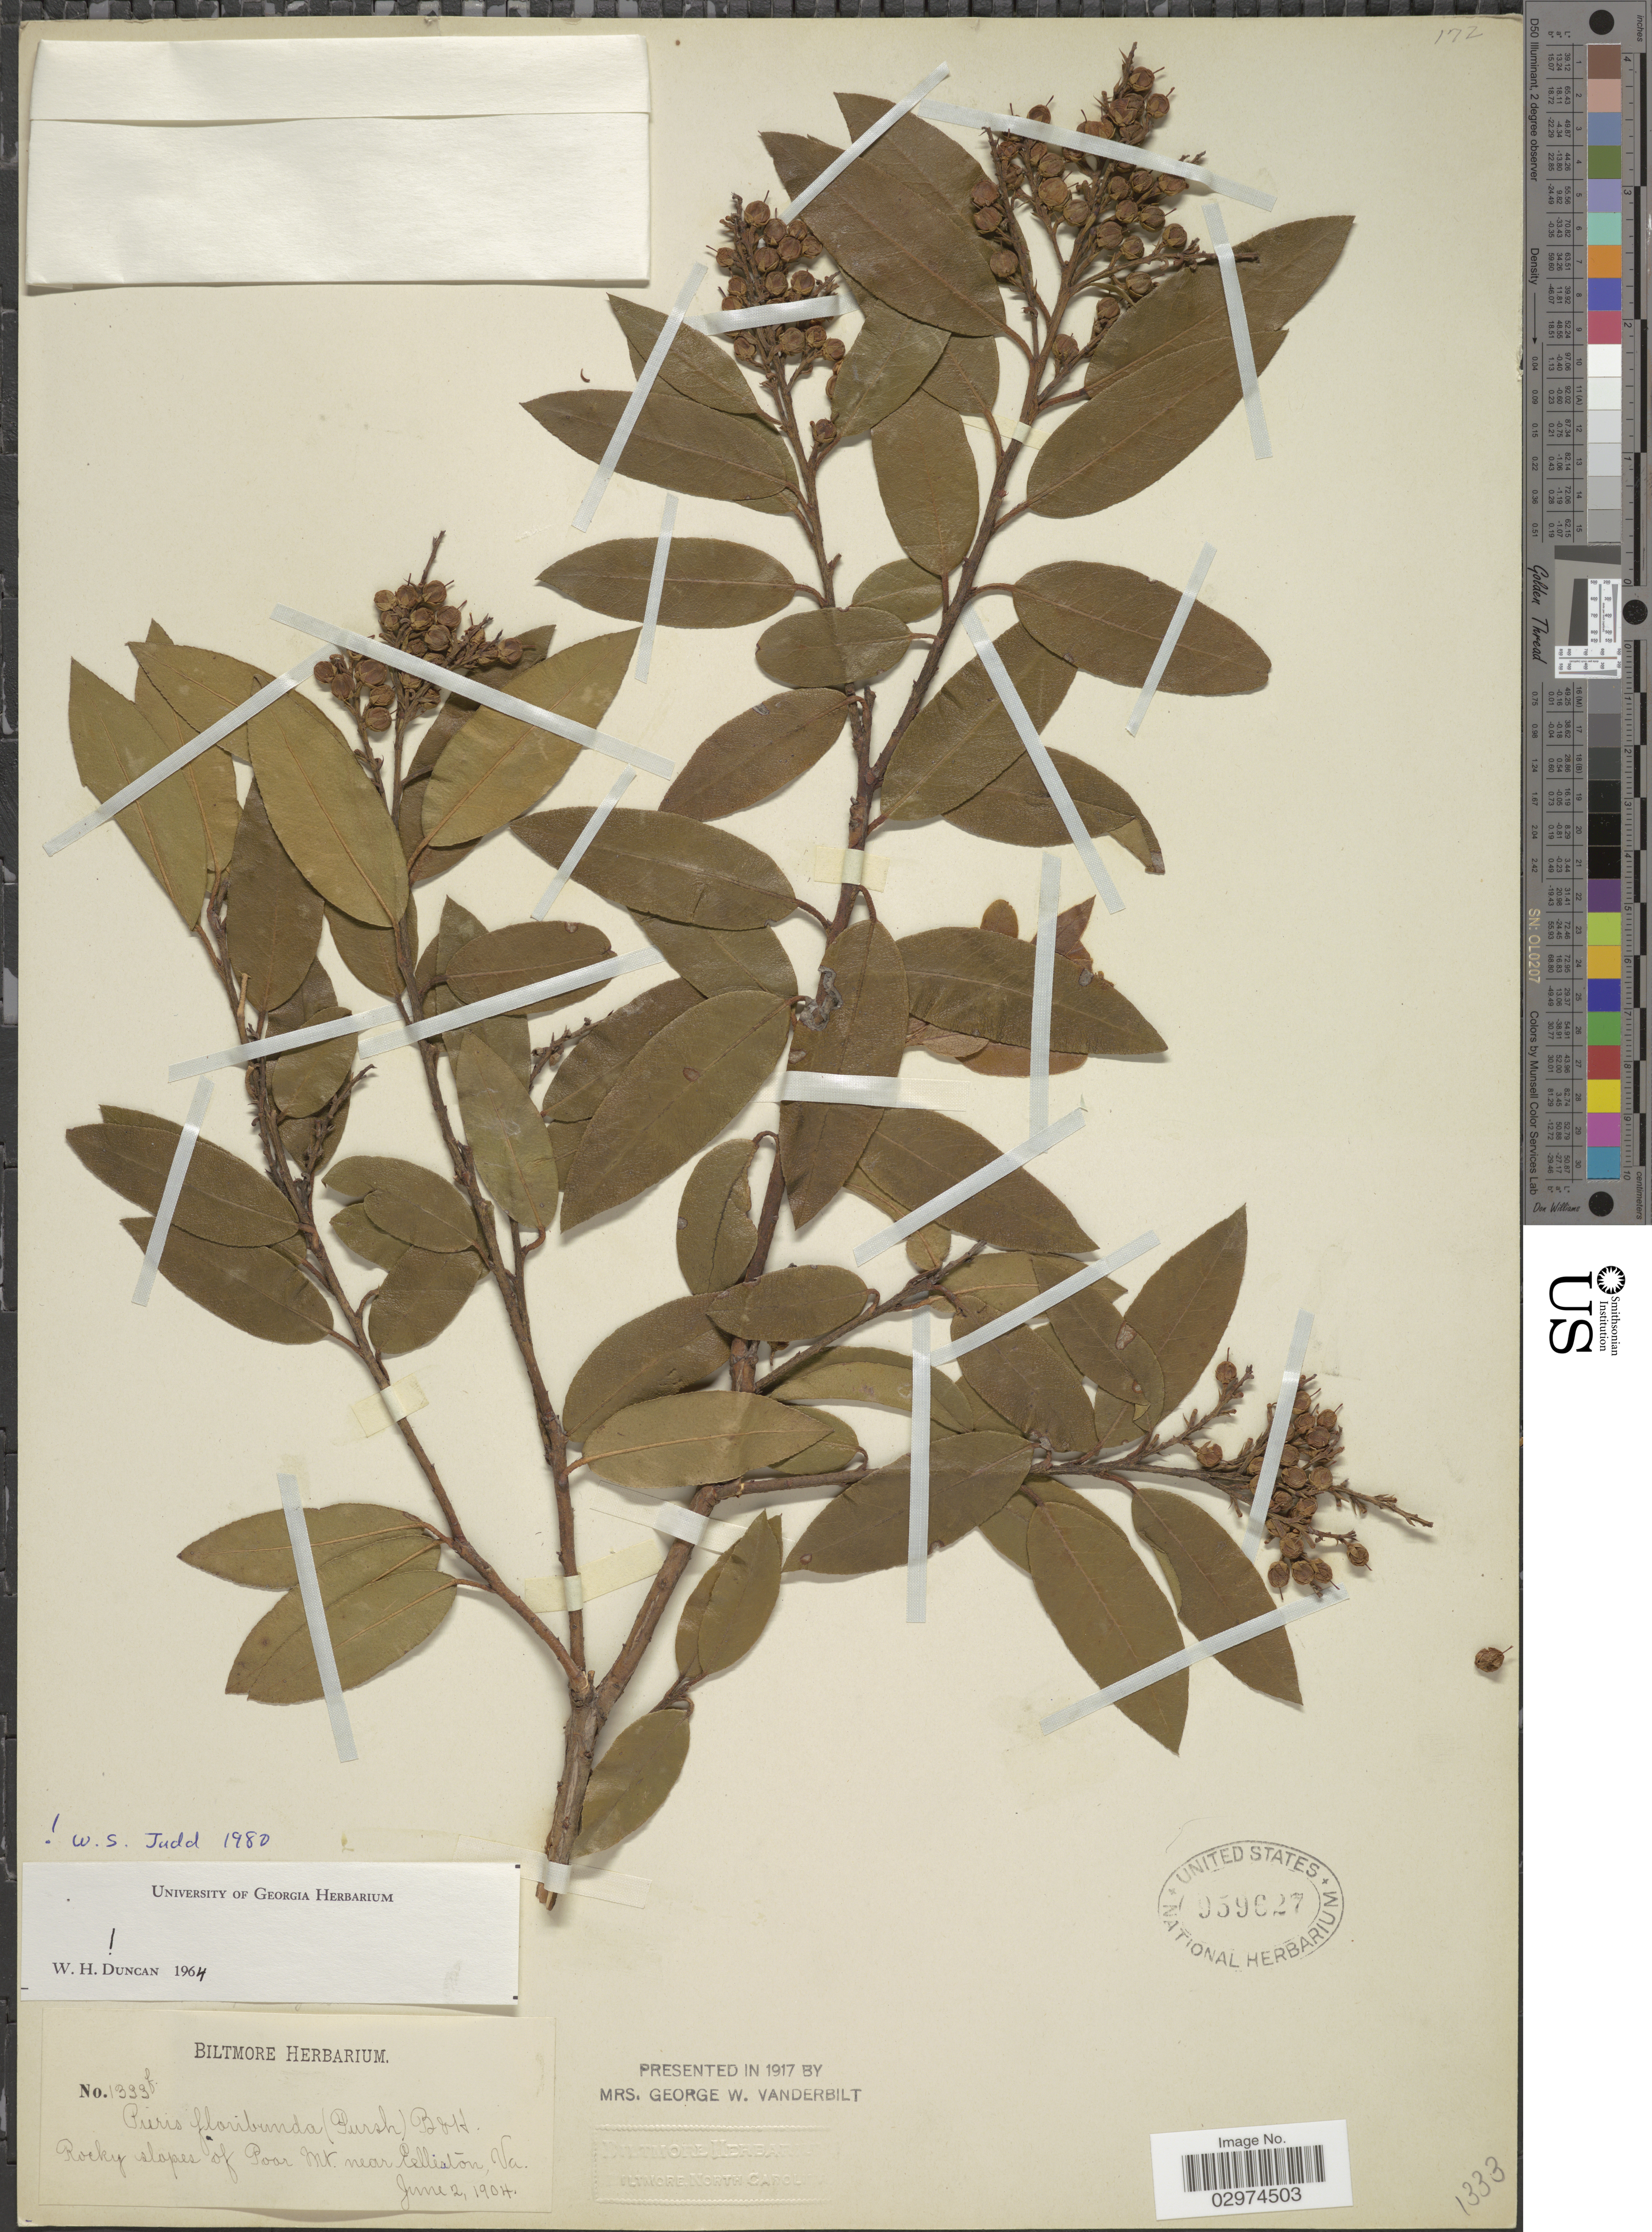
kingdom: Plantae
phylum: Tracheophyta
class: Magnoliopsida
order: Ericales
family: Ericaceae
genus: Pieris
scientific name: Pieris floribunda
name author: (Pursh) Benth. & Hook. f.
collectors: ex herb. Biltmore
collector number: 1333f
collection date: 1904-06-02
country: United States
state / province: Virginia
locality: Rocky slopes of Poor Mt. near Elliston.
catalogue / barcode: US 959627